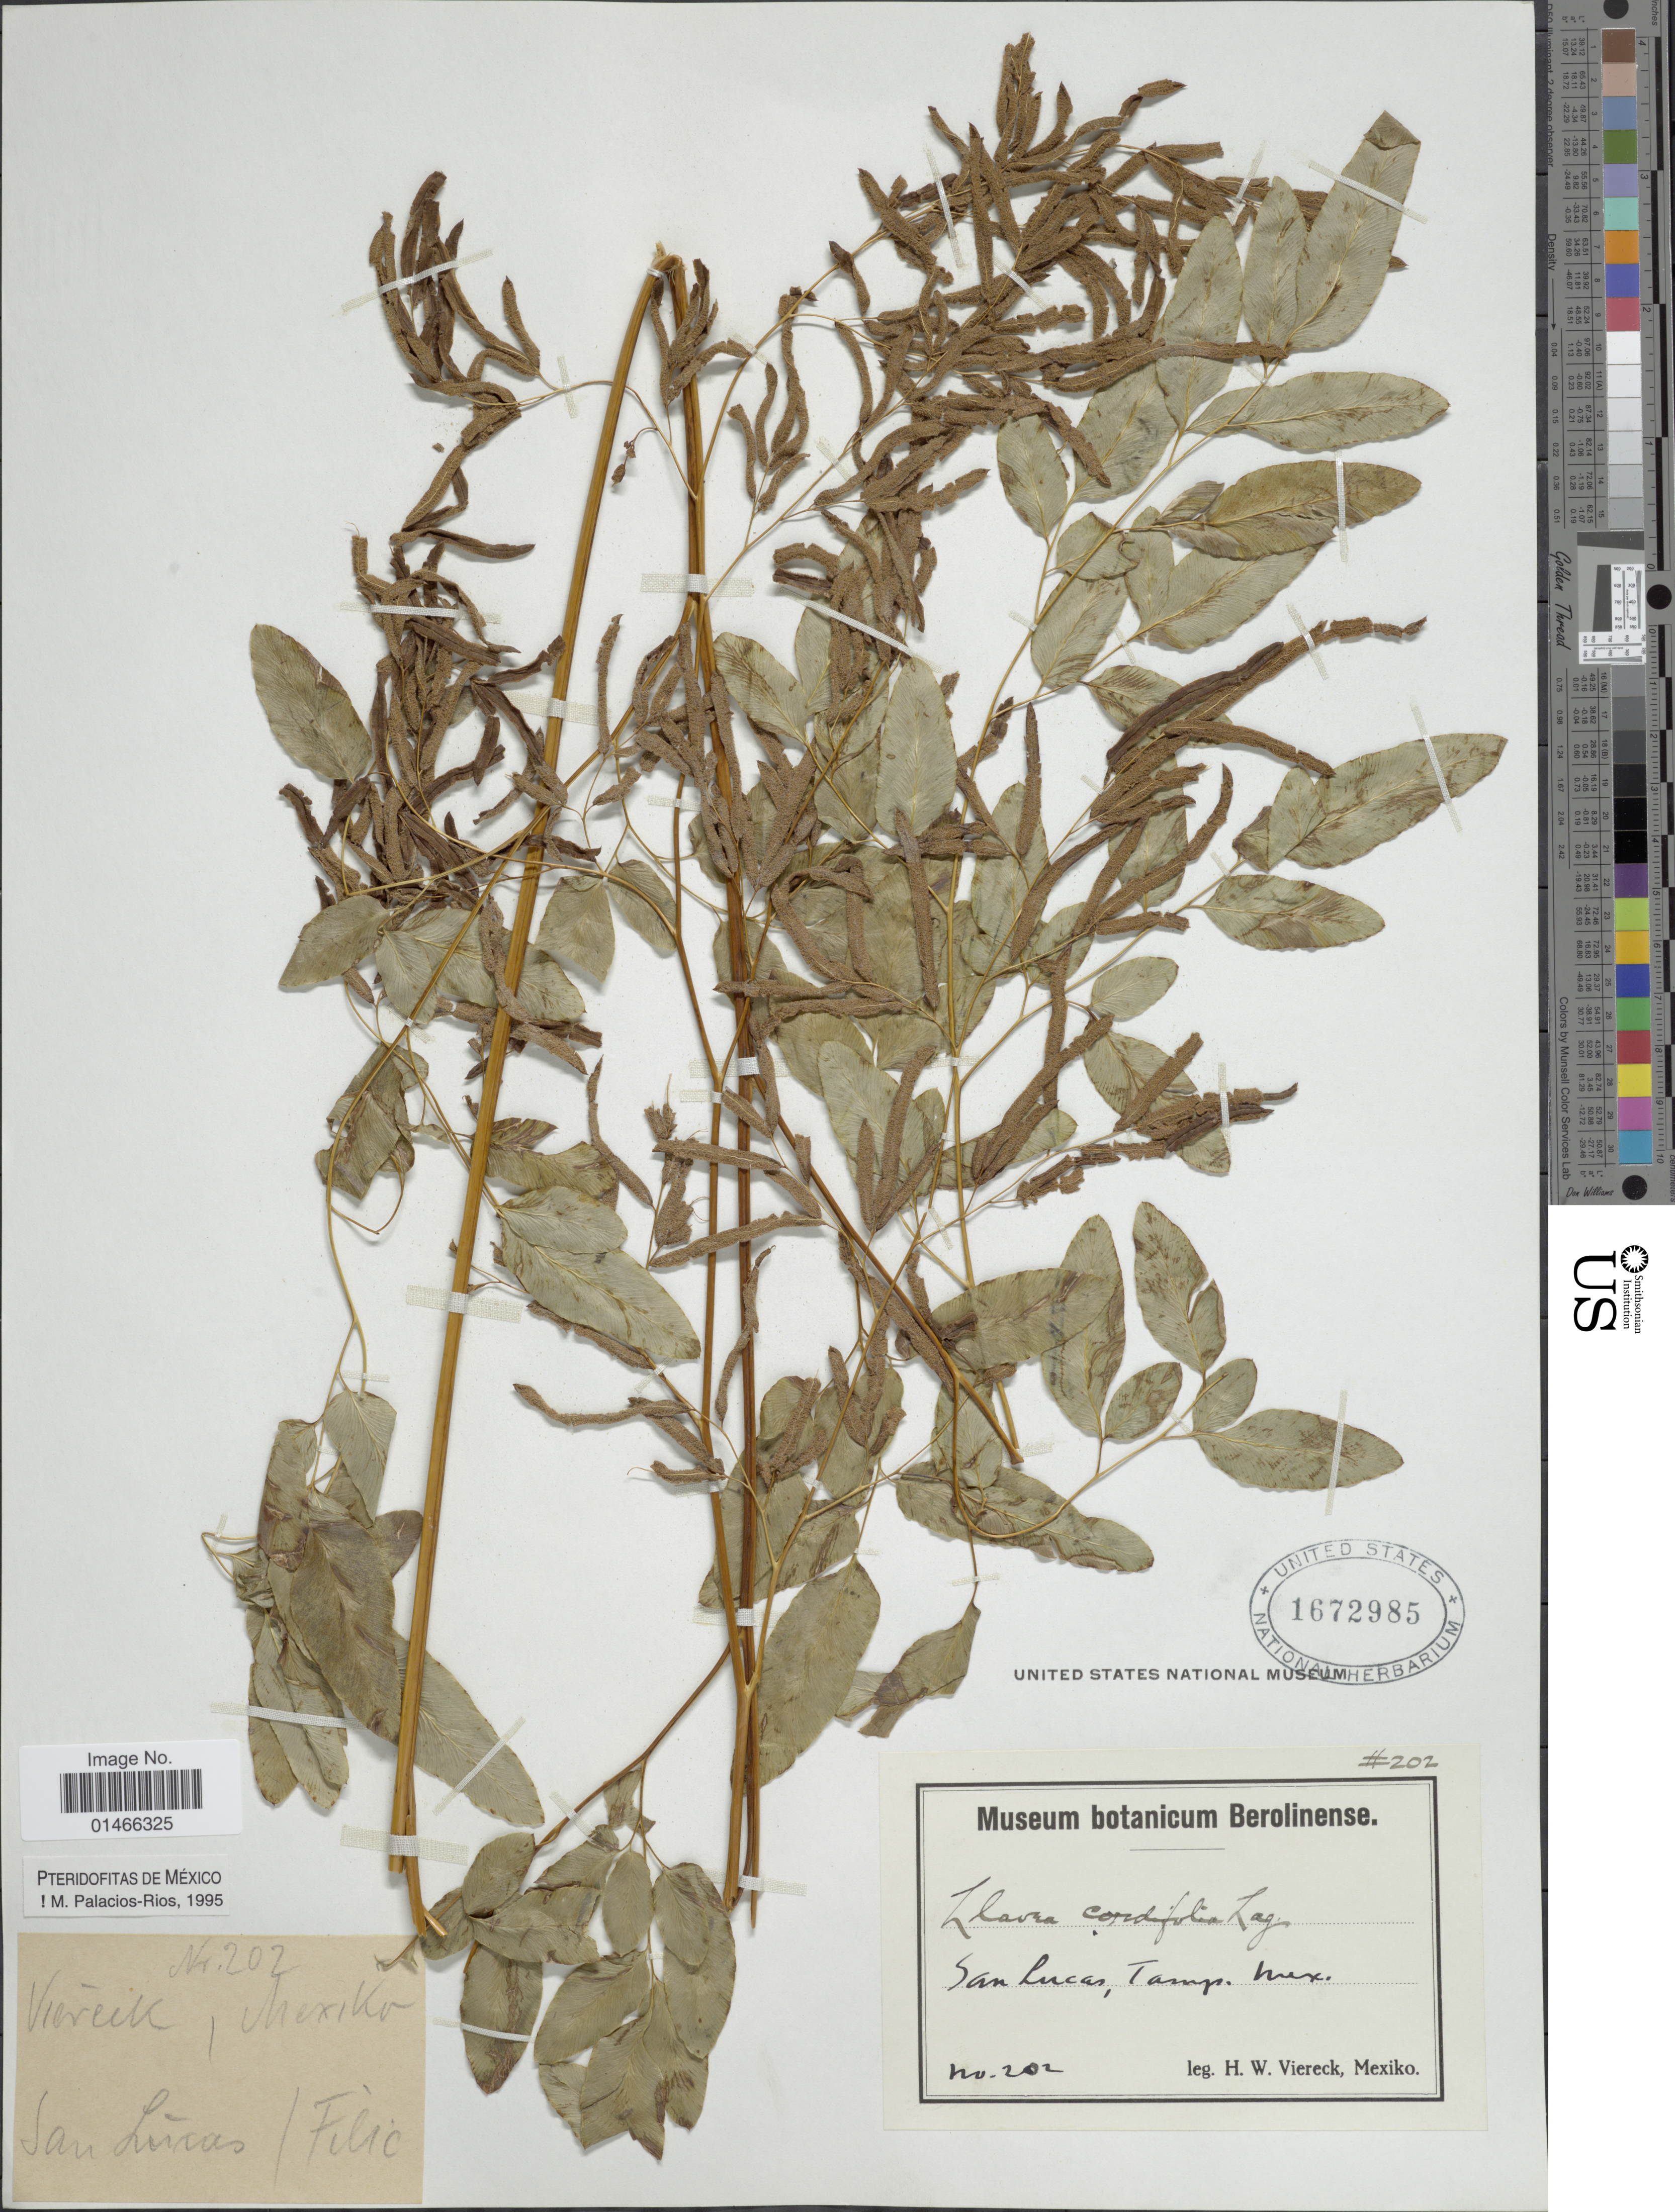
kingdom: Plantae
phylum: Tracheophyta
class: Polypodiopsida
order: Polypodiales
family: Pteridaceae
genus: Llavea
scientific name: Llavea cordifolia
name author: Lag.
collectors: H. W. Viereck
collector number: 202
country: Mexico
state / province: Tamaulipas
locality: San Lucas, Tamps. Mex.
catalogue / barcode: US 1672985